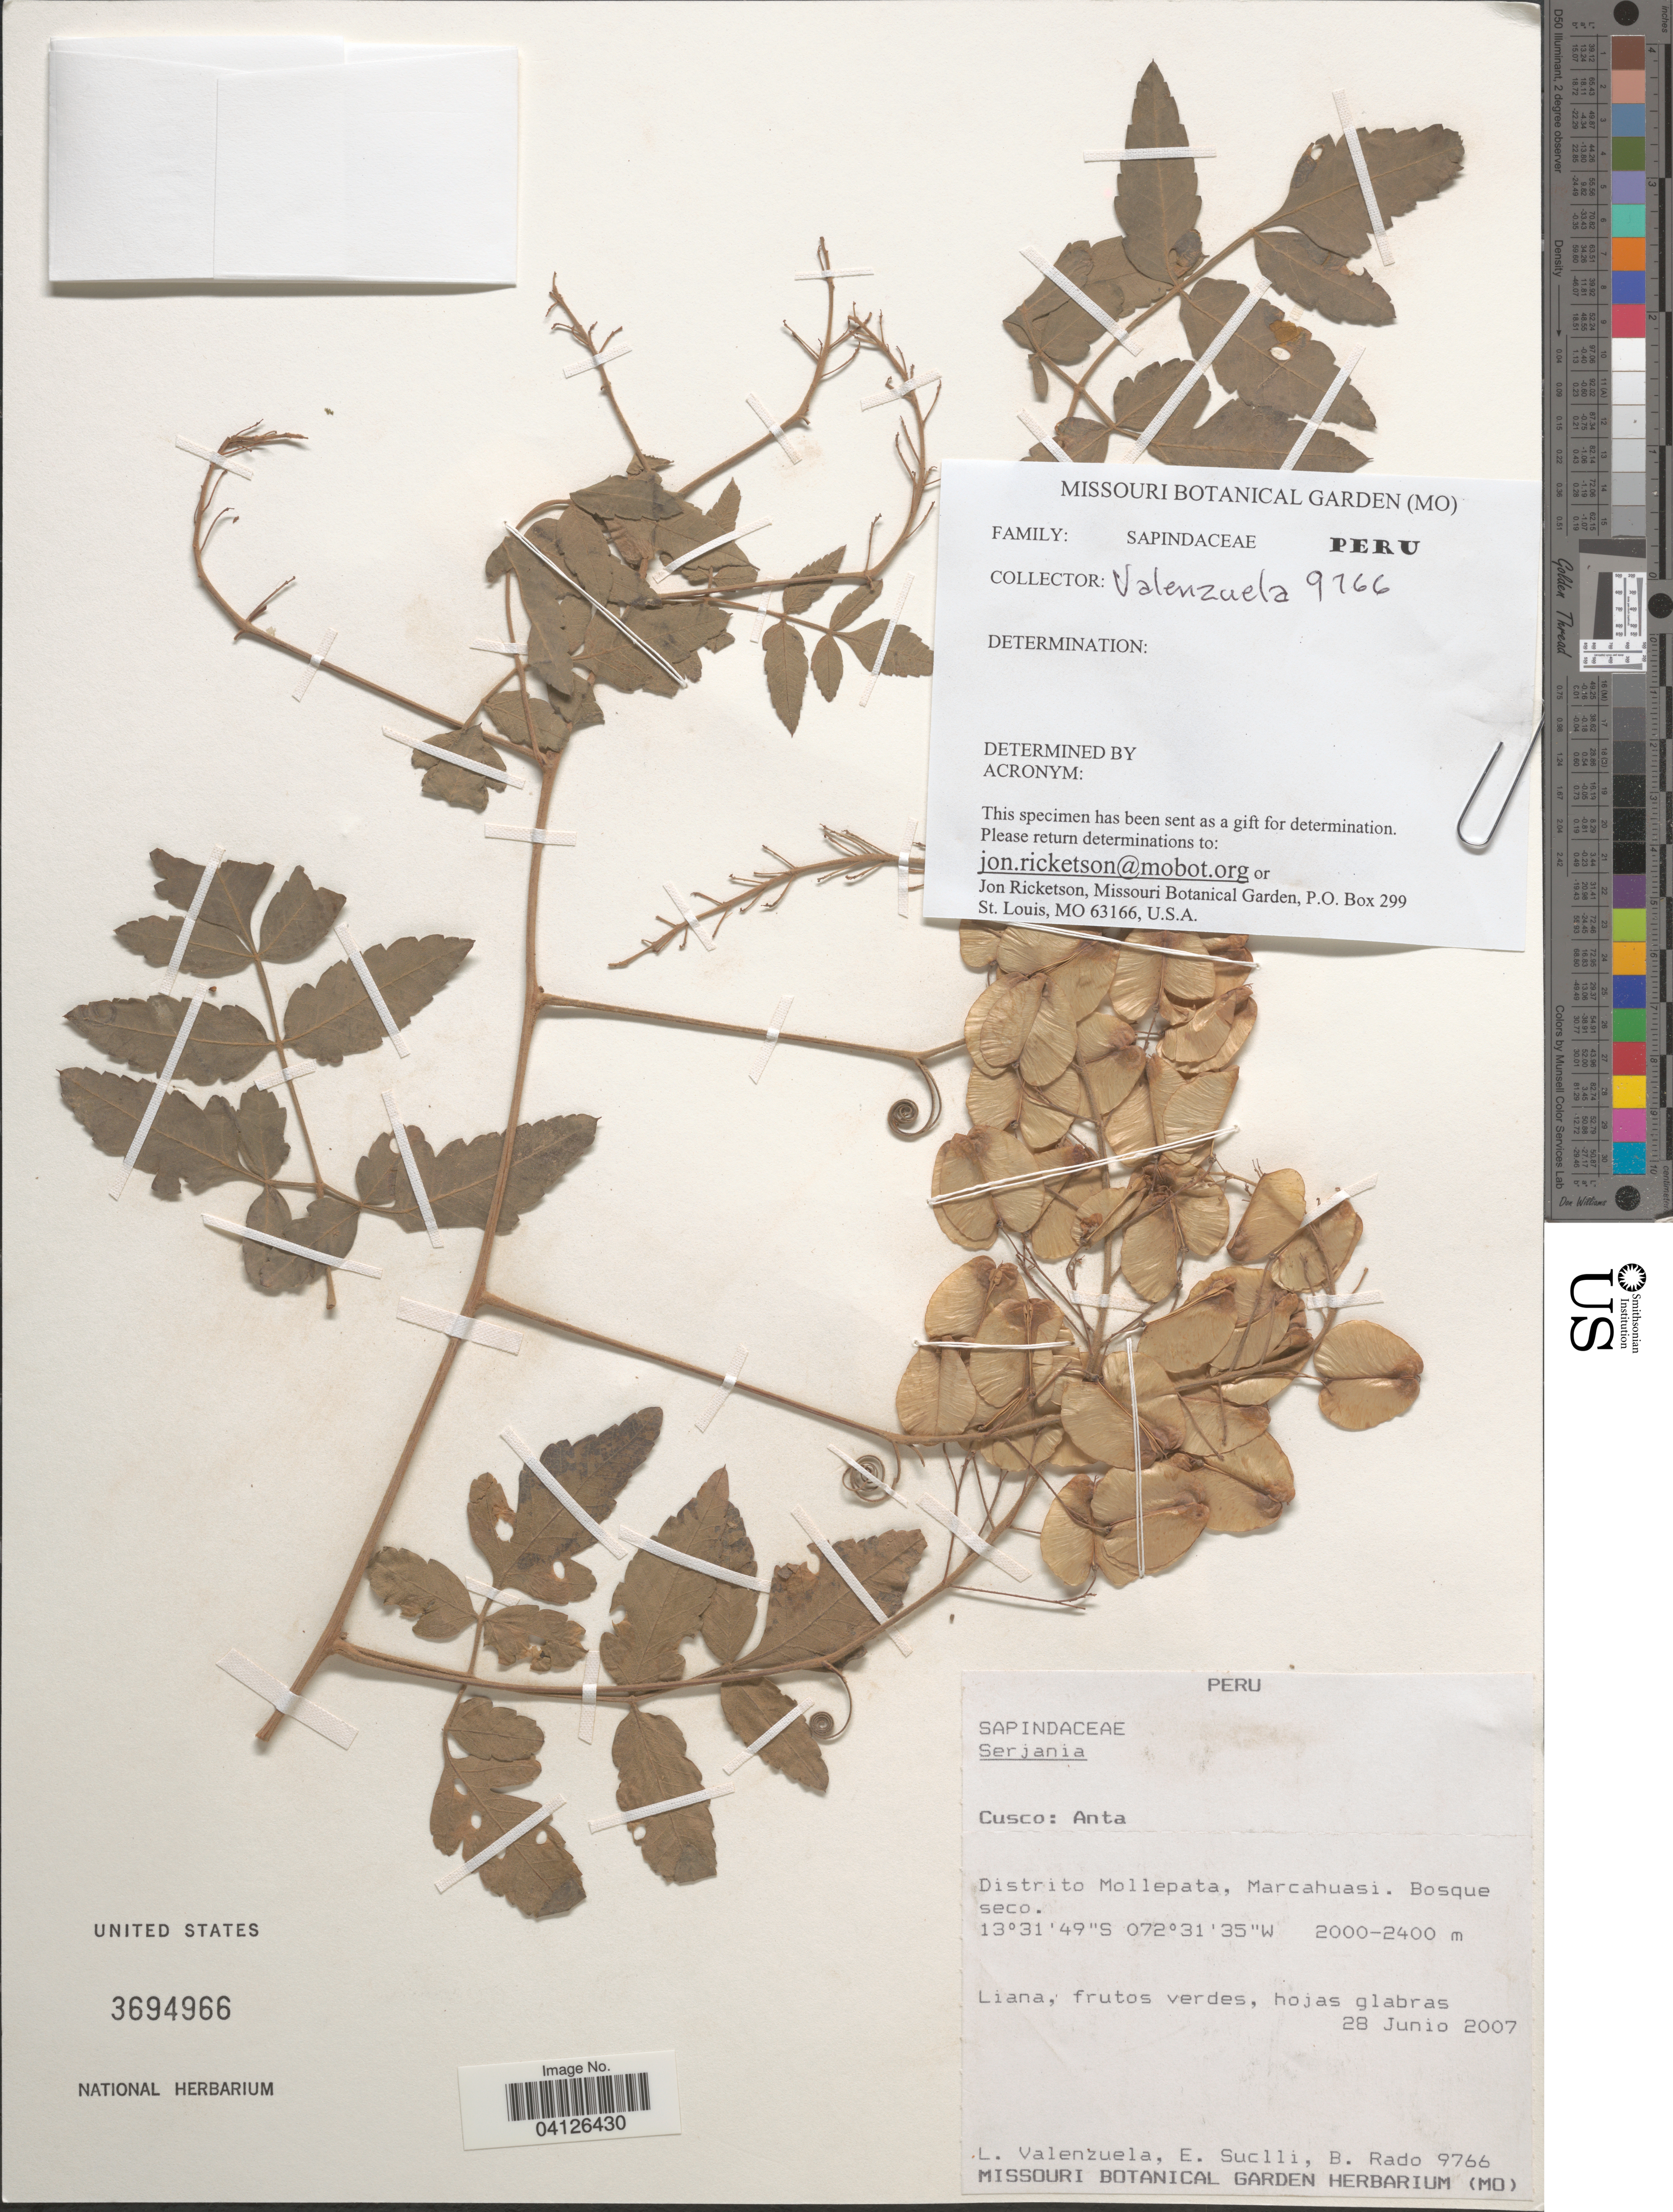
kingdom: Plantae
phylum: Tracheophyta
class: Magnoliopsida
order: Sapindales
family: Sapindaceae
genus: Serjania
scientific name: Serjania sp.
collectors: L. Valenzuela, E. Suclli & B. Rado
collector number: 9766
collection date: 2007-06-28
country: Peru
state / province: Cusco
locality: Anta. Distrito Mollepata, Marcahuasi.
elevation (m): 2000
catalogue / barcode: US 3694966